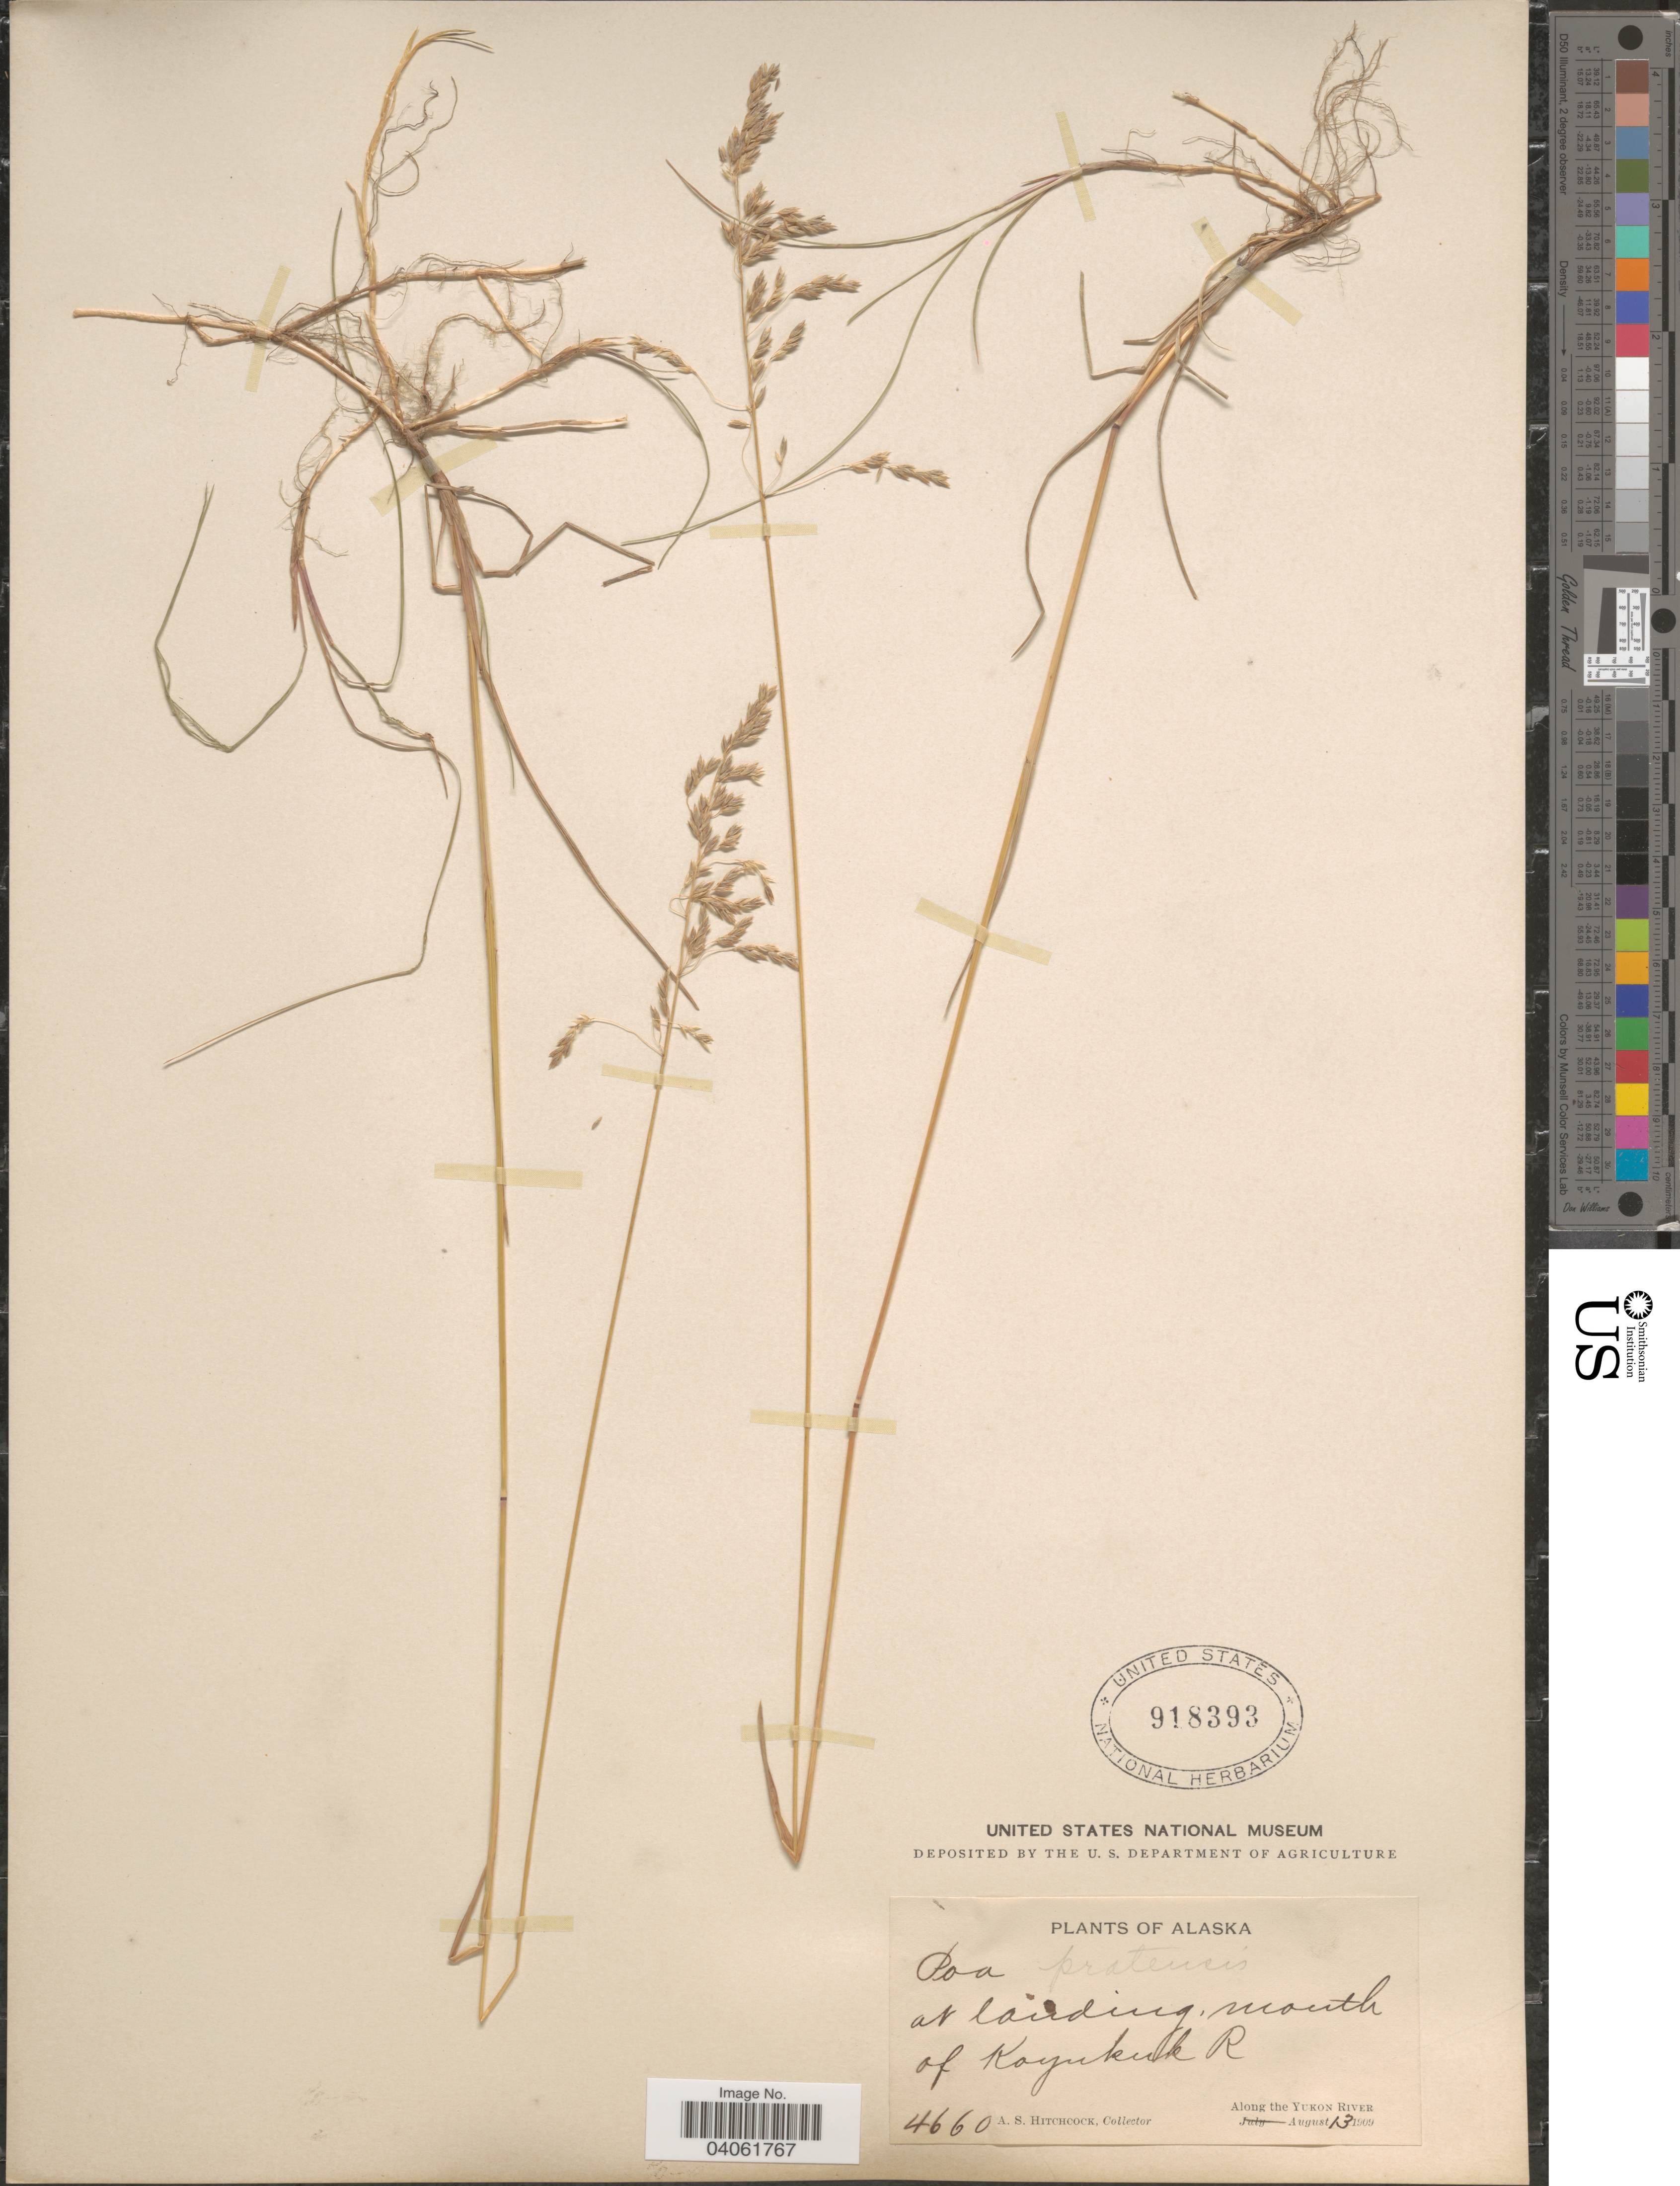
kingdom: Plantae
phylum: Tracheophyta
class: Liliopsida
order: Poales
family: Poaceae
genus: Poa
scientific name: Poa pratensis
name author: L.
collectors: A. S. Hitchcock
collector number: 4660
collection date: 1909-08-13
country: United States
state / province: Alaska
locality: On landing, mouth of Koyukuk R. Along the Yukon River.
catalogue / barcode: US 918393